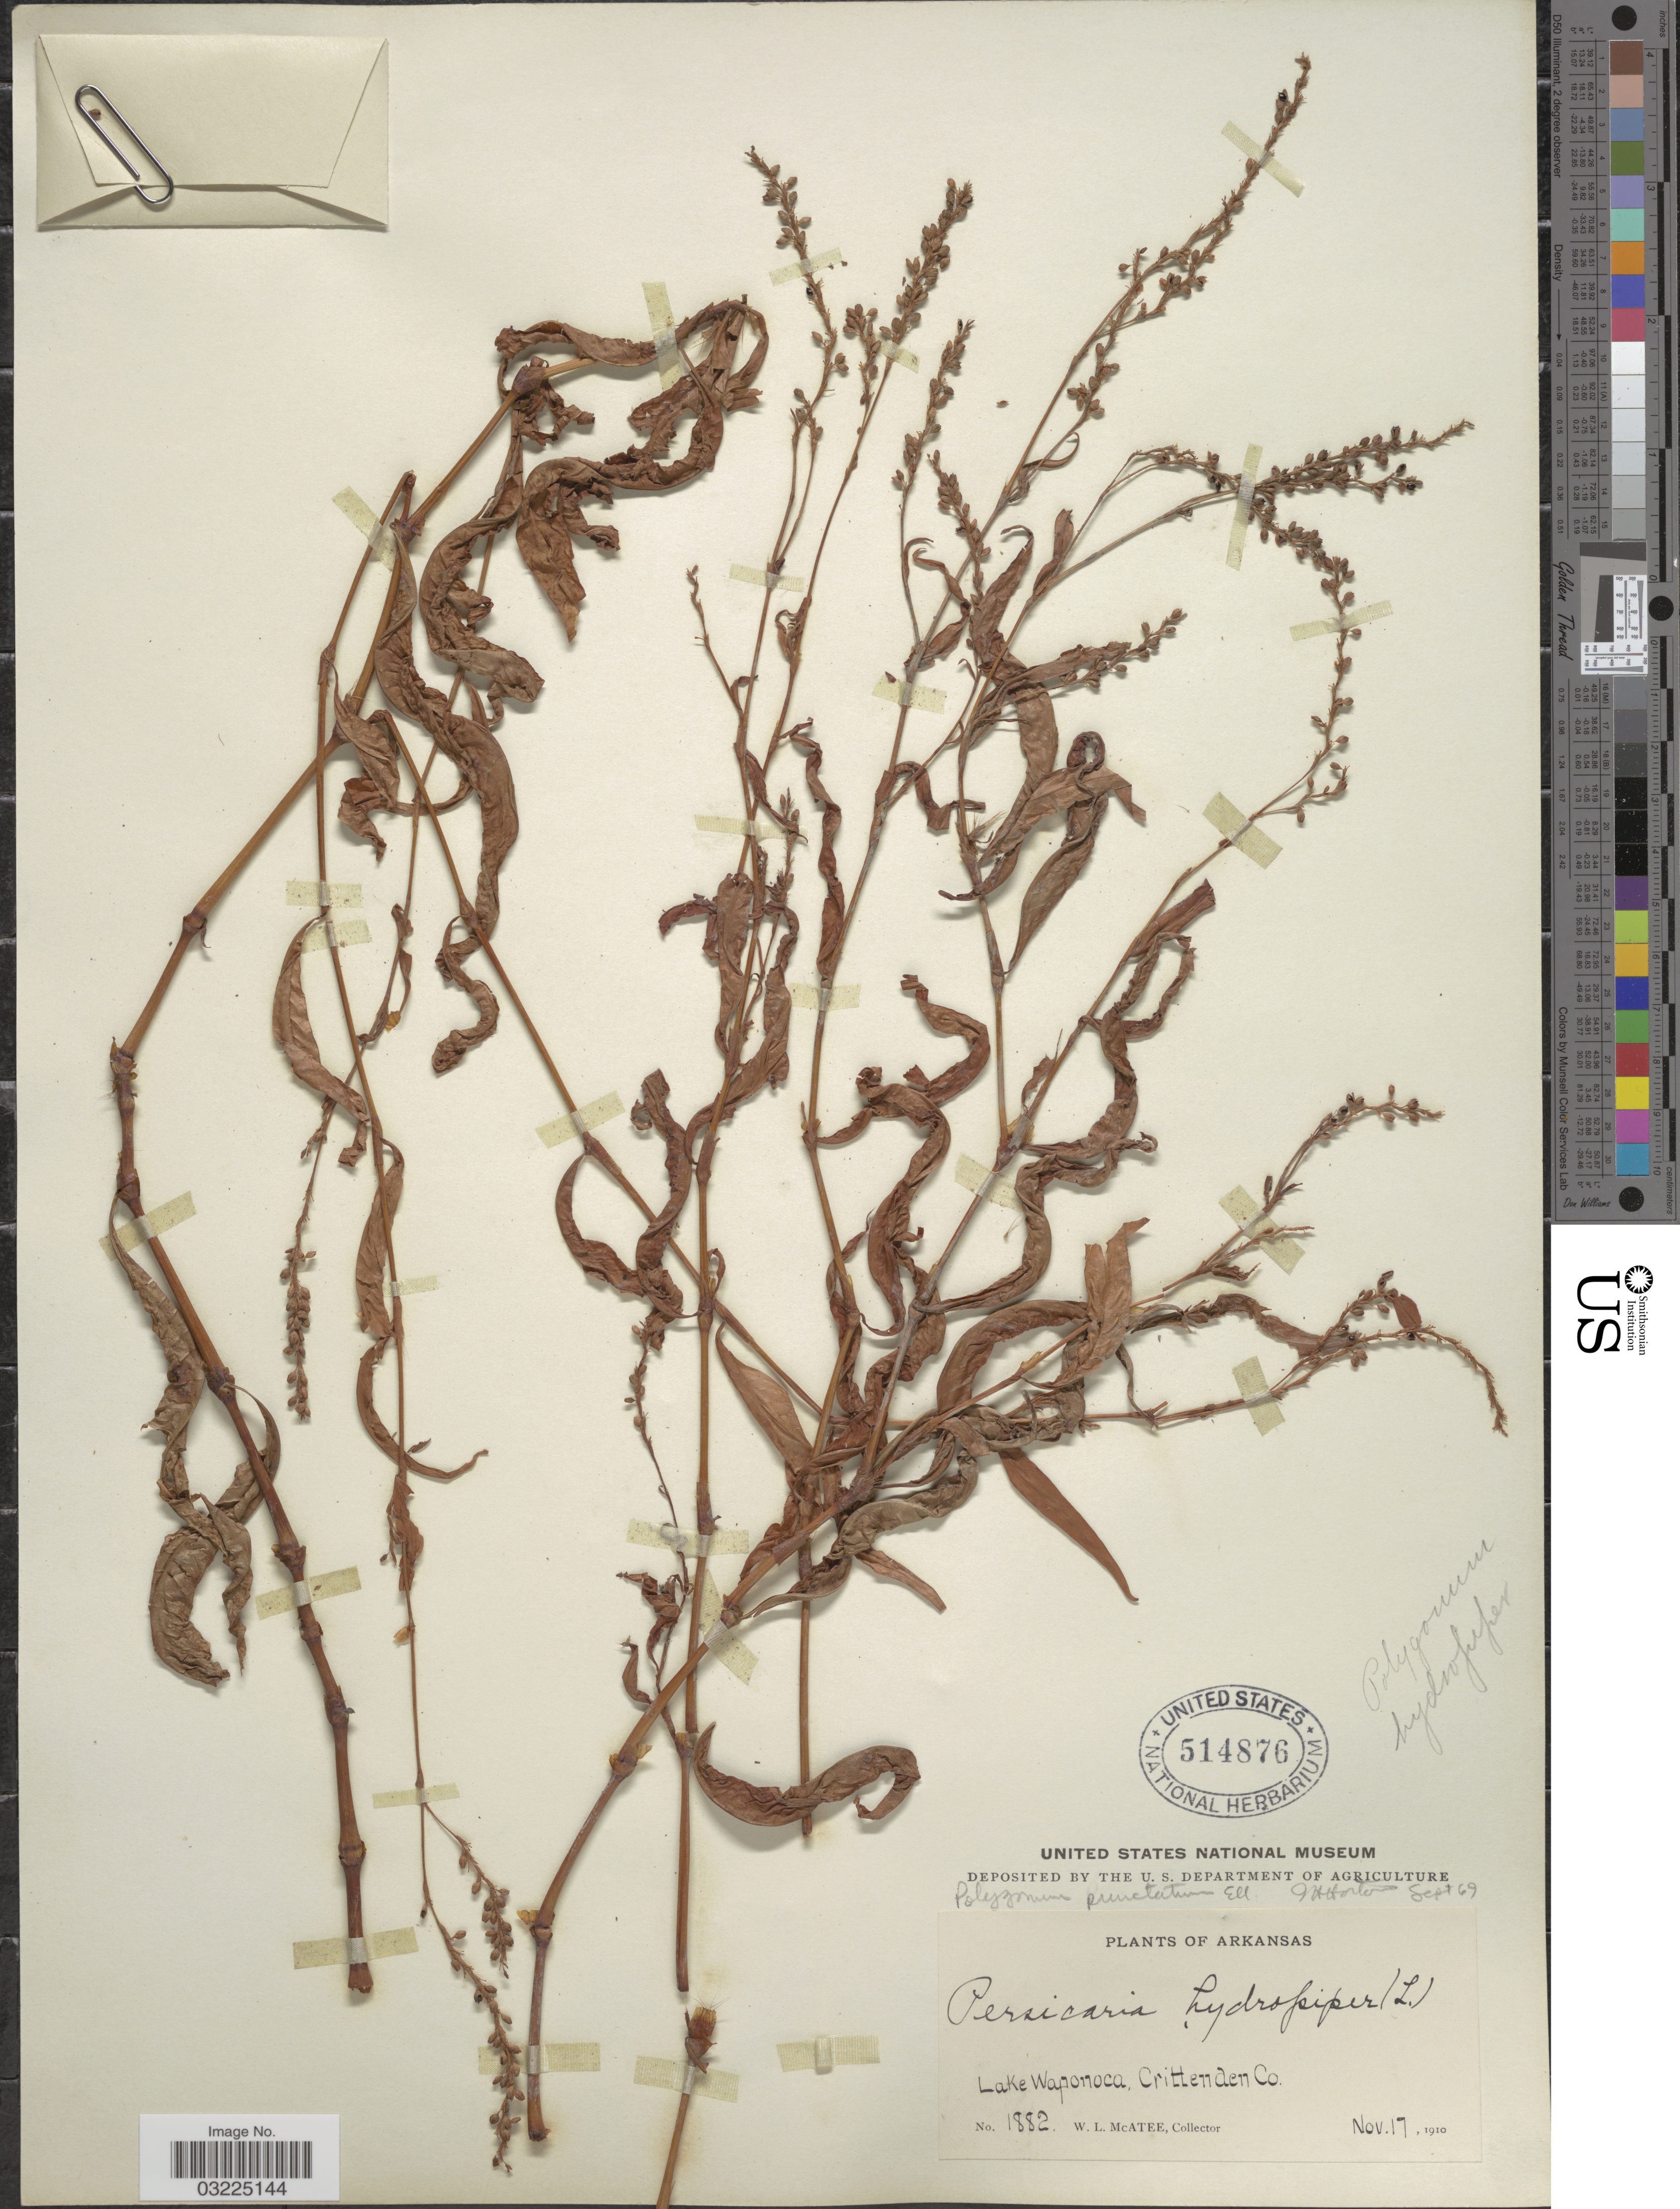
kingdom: Plantae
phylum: Tracheophyta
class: Magnoliopsida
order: Caryophyllales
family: Polygonaceae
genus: Persicaria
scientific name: Persicaria punctata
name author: (Elliott) Small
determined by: Atha, D. E.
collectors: W. McAtee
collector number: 1882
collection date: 1910-11-17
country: United States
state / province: Arkansas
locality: Lake Waponoca, Crittenden Co.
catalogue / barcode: US 514876